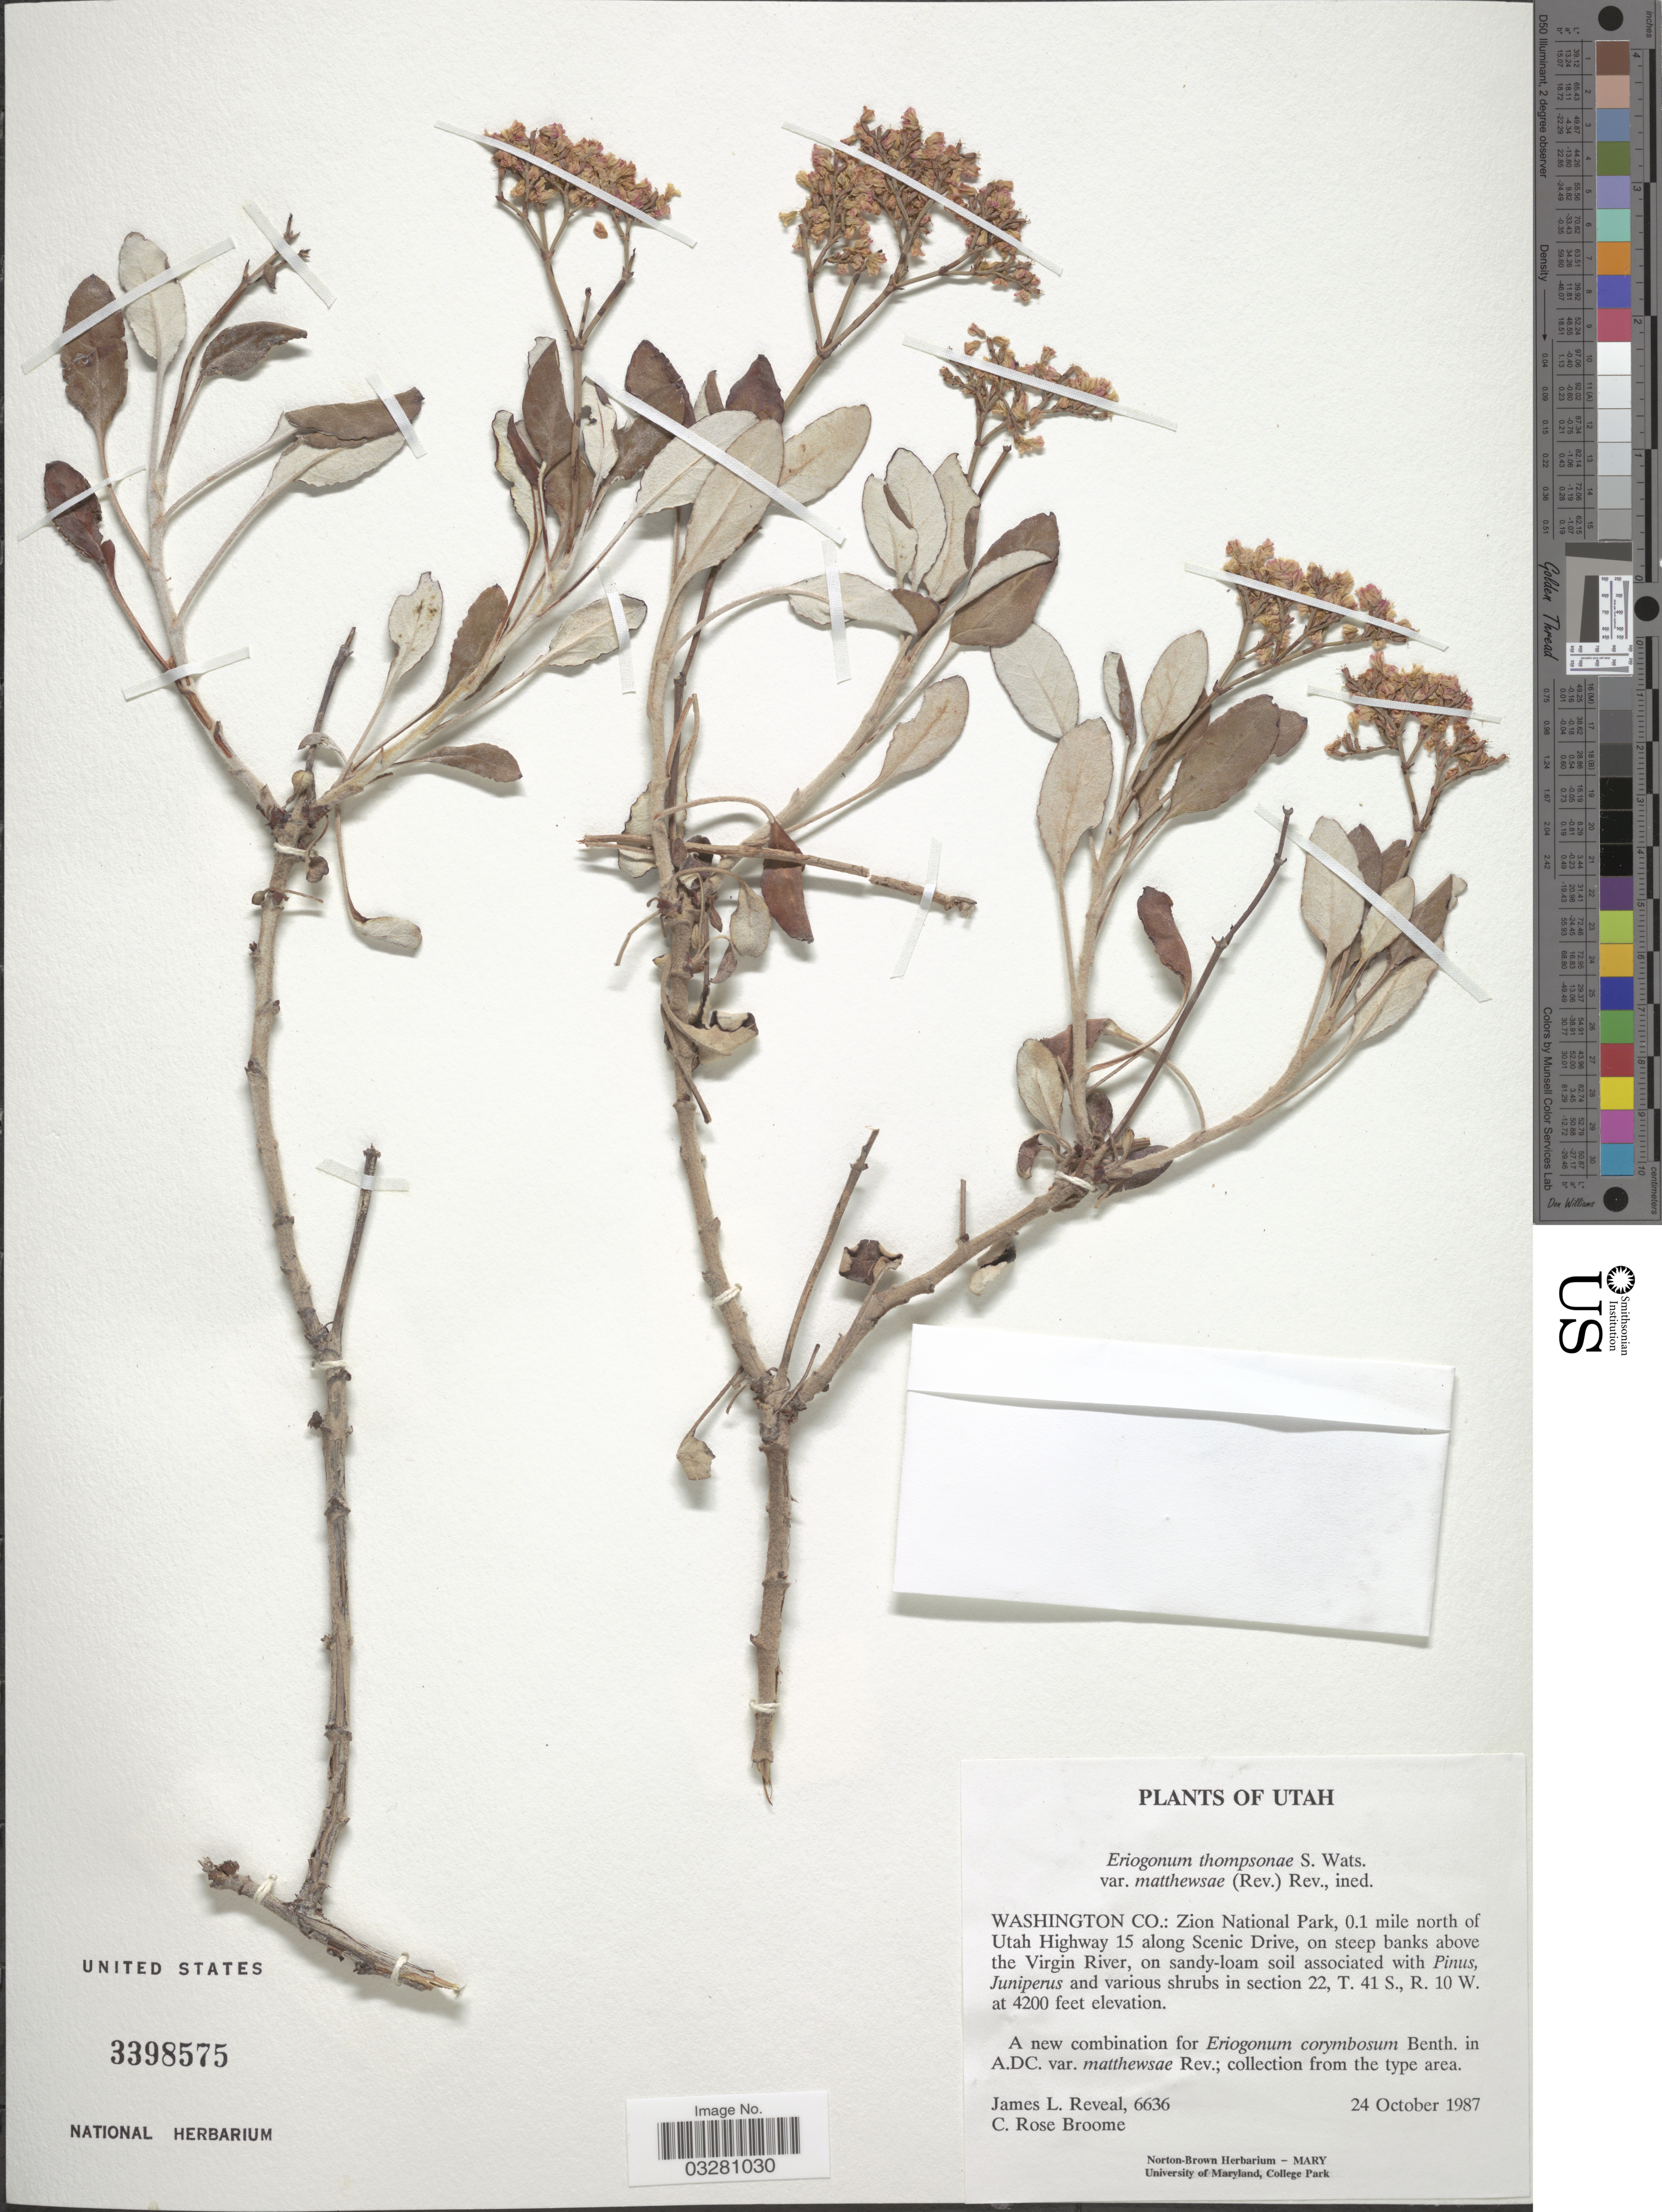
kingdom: Plantae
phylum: Tracheophyta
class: Magnoliopsida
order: Caryophyllales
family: Polygonaceae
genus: Eriogonum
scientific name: Eriogonum thompsonae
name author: S. Watson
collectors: J. L. Reveal & C. R. Broome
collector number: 6636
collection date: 1987-10-24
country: United States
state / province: Utah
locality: Washington Co.: Zion National Park, 0.1 mile north of Utah Highway 15 along Scenic Drive, on steep banks above the Virgin River. Section 22, T.41S., R.10W.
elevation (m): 1280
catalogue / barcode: US 3398575